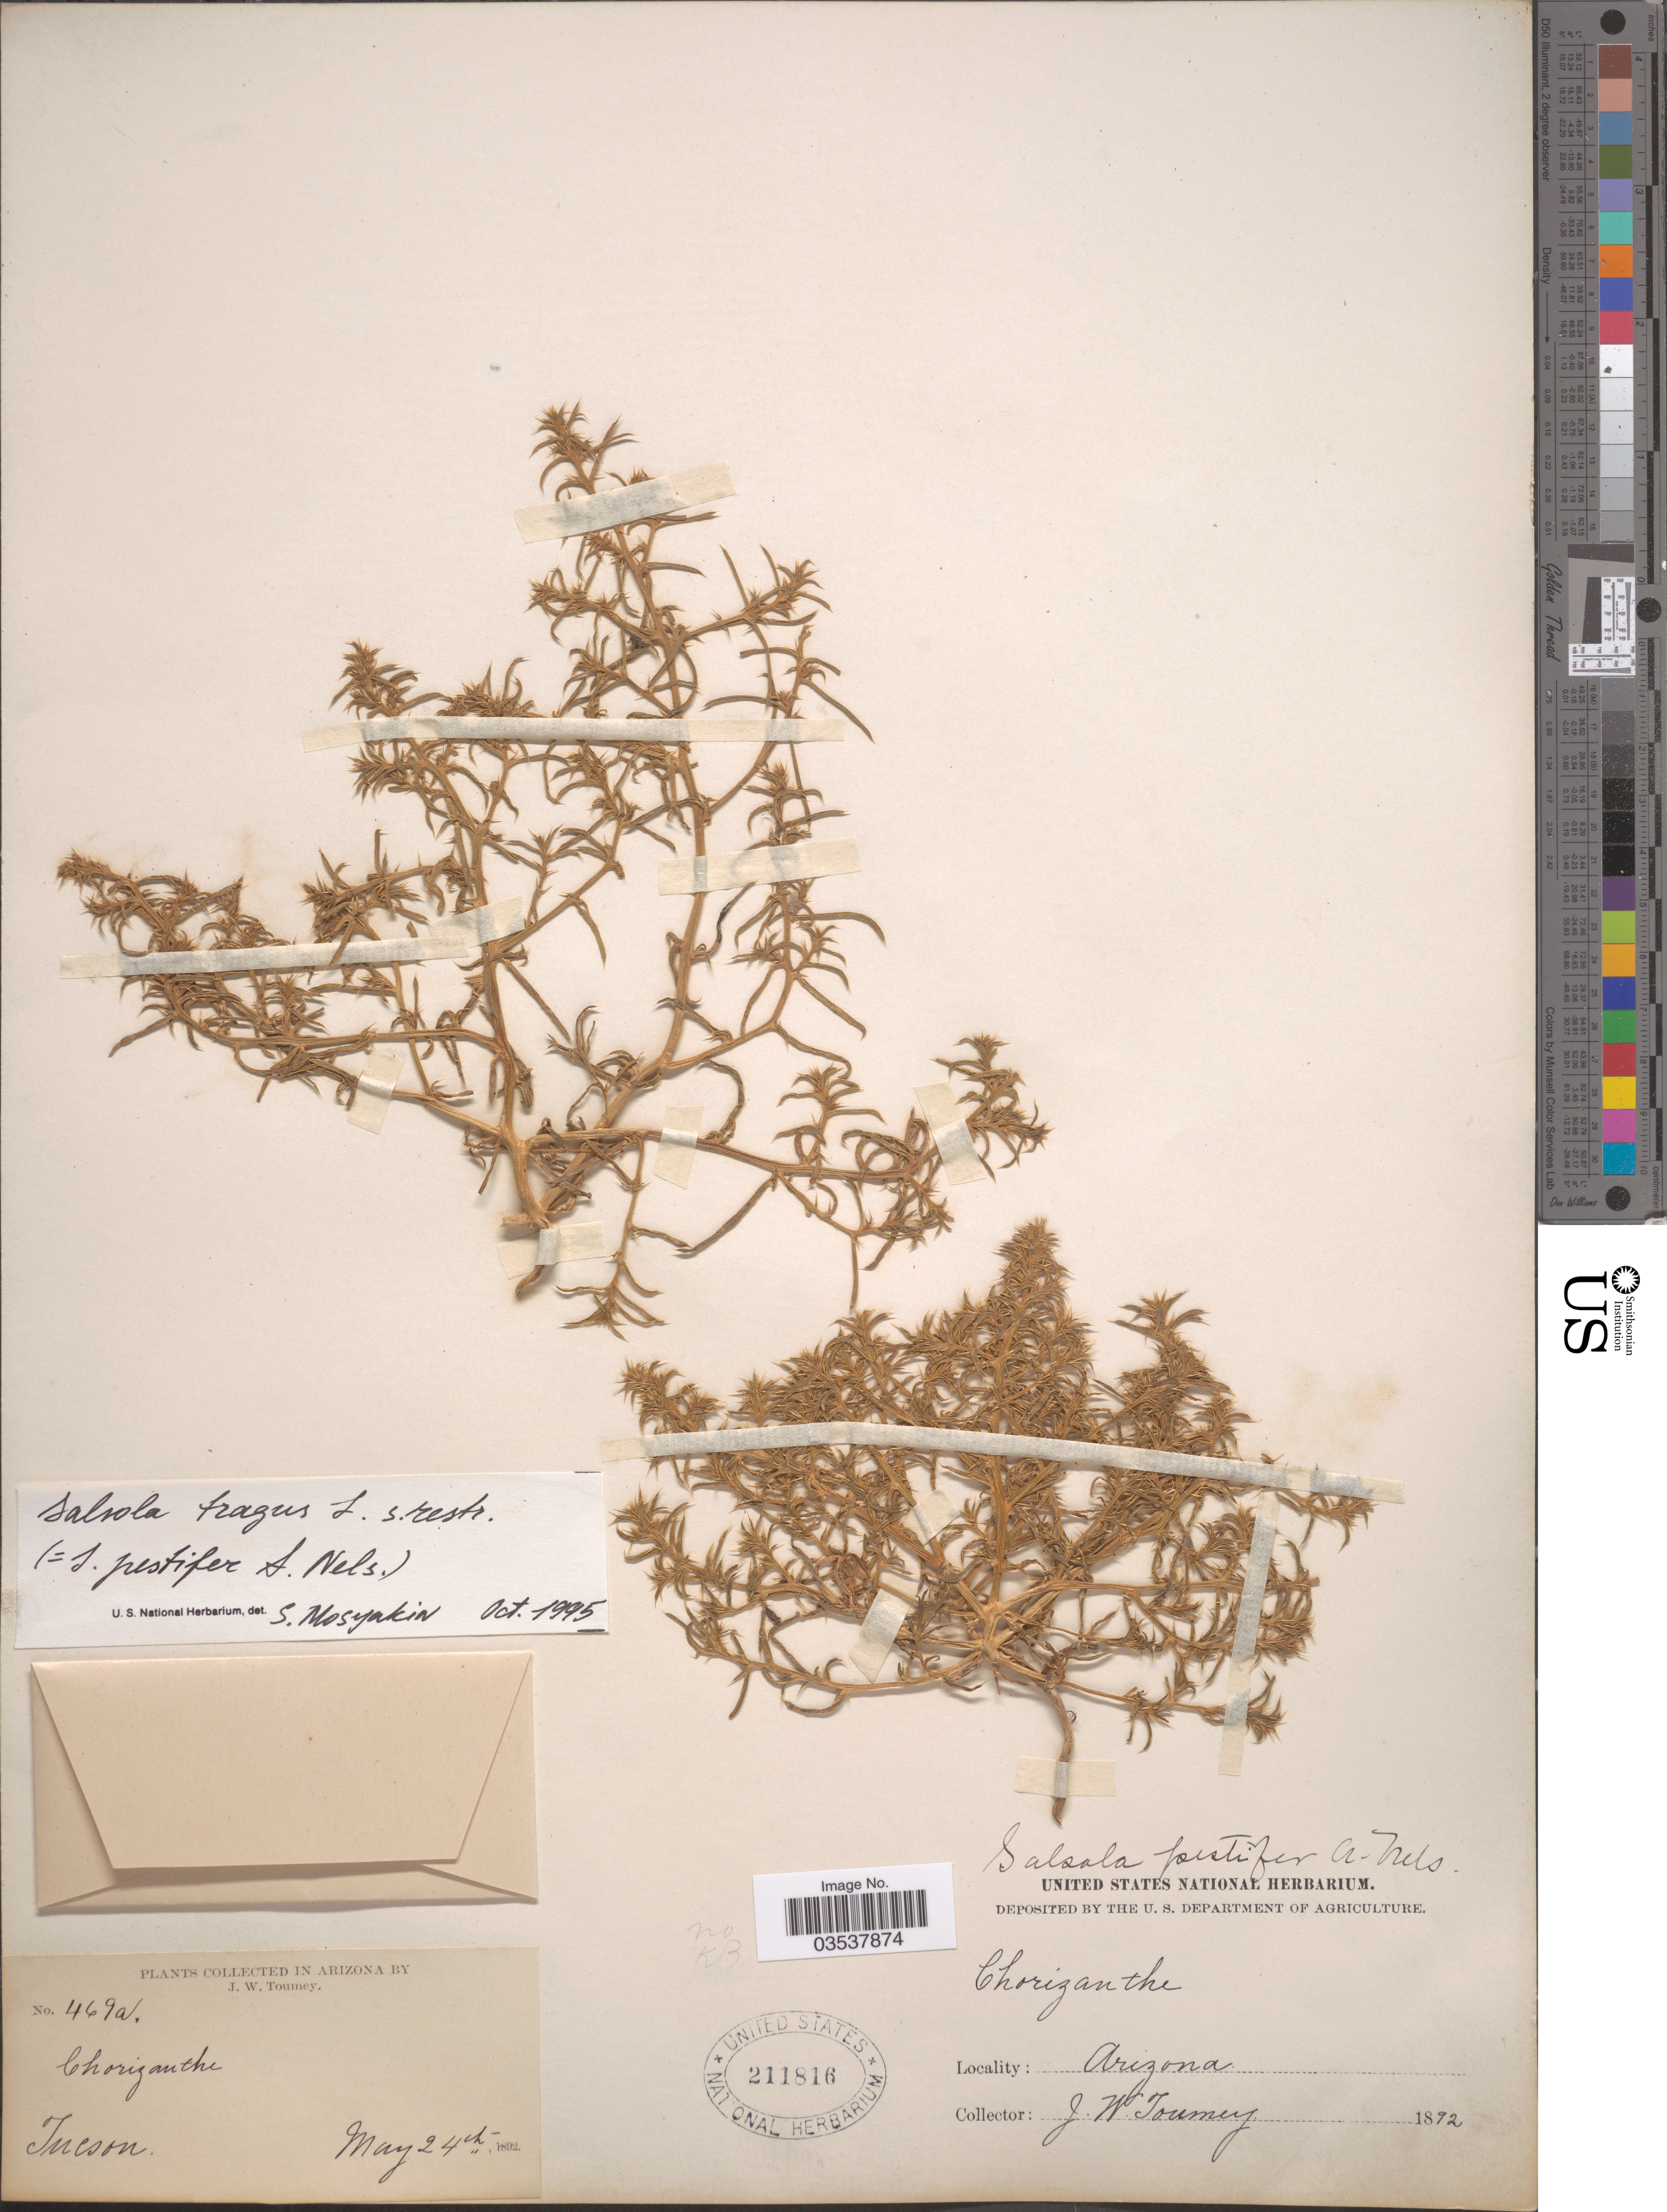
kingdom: Plantae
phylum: Tracheophyta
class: Magnoliopsida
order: Caryophyllales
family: Amaranthaceae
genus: Salsola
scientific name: Salsola pestifer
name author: A. Nelson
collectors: J. W. Toumey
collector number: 469a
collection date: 1892-05-24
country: United States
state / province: Arizona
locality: Tucson.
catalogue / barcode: US 211816